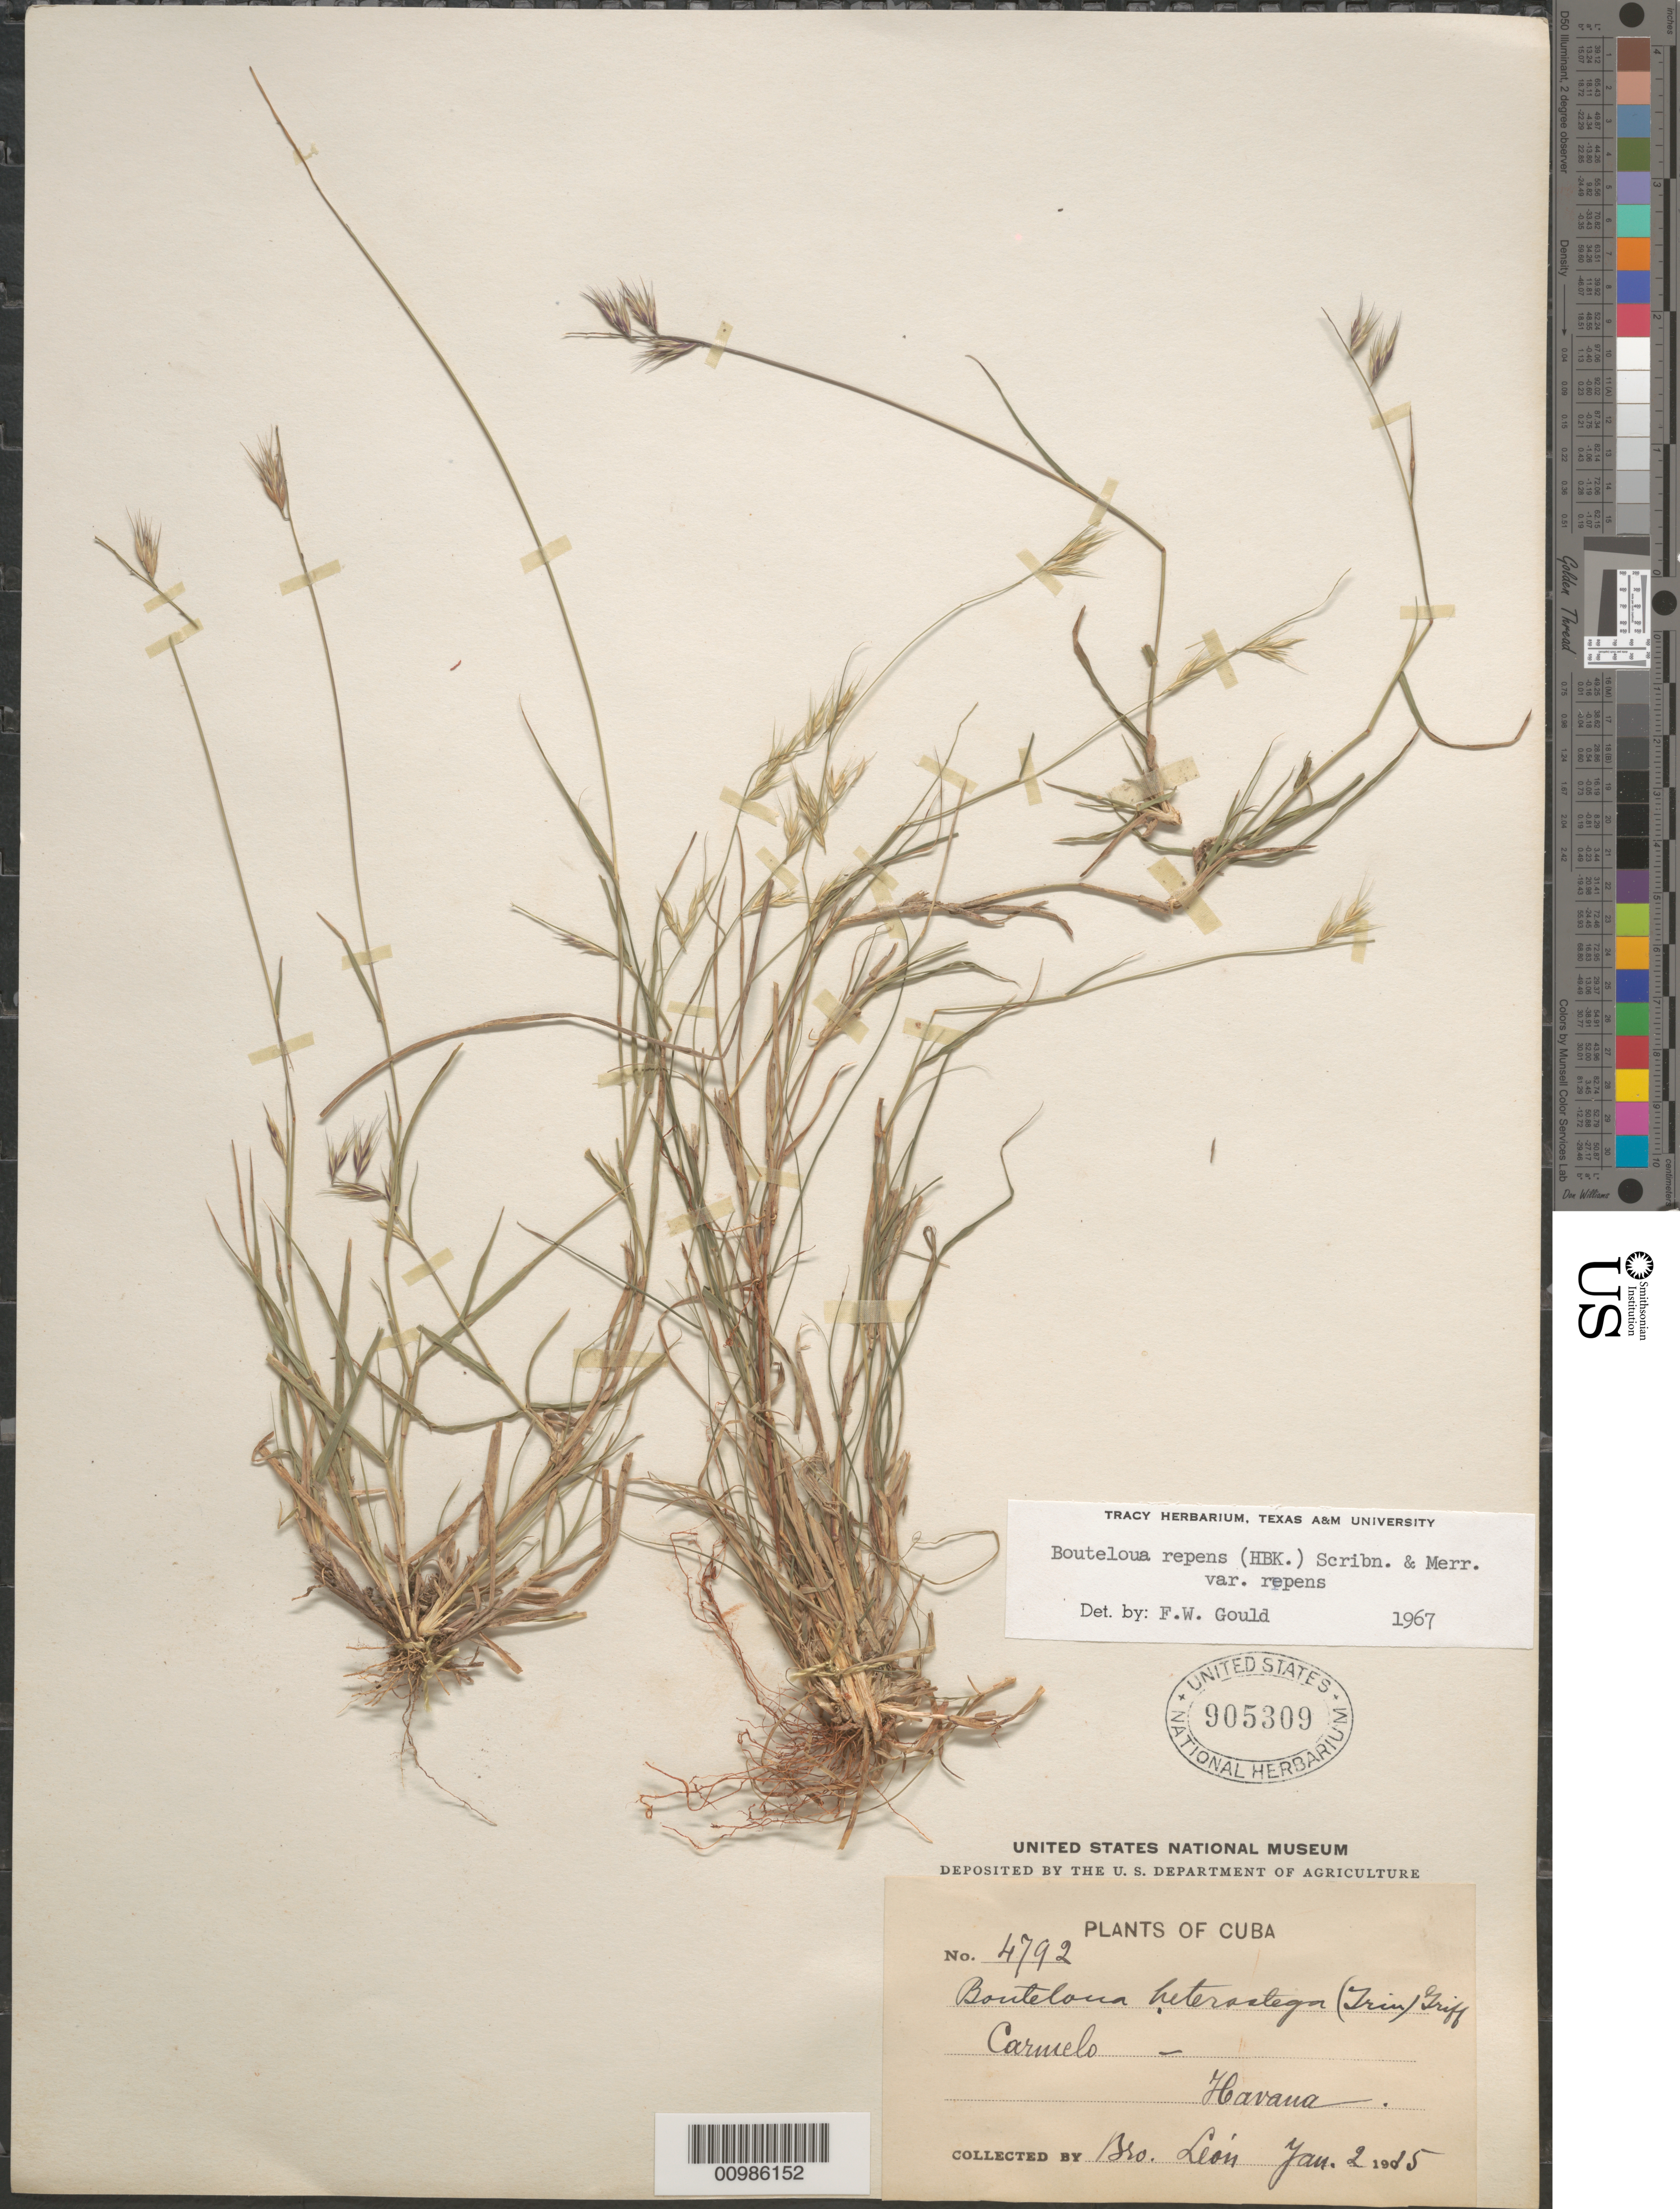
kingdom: Plantae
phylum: Tracheophyta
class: Liliopsida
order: Poales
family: Poaceae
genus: Bouteloua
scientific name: Bouteloua repens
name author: (Kunth) Scribn. & Merr.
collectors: Bro. León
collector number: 4792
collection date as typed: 02 Jan 1915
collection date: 1915-01-02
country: Cuba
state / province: La Habana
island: Cuba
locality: Carmelo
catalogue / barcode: US 905309